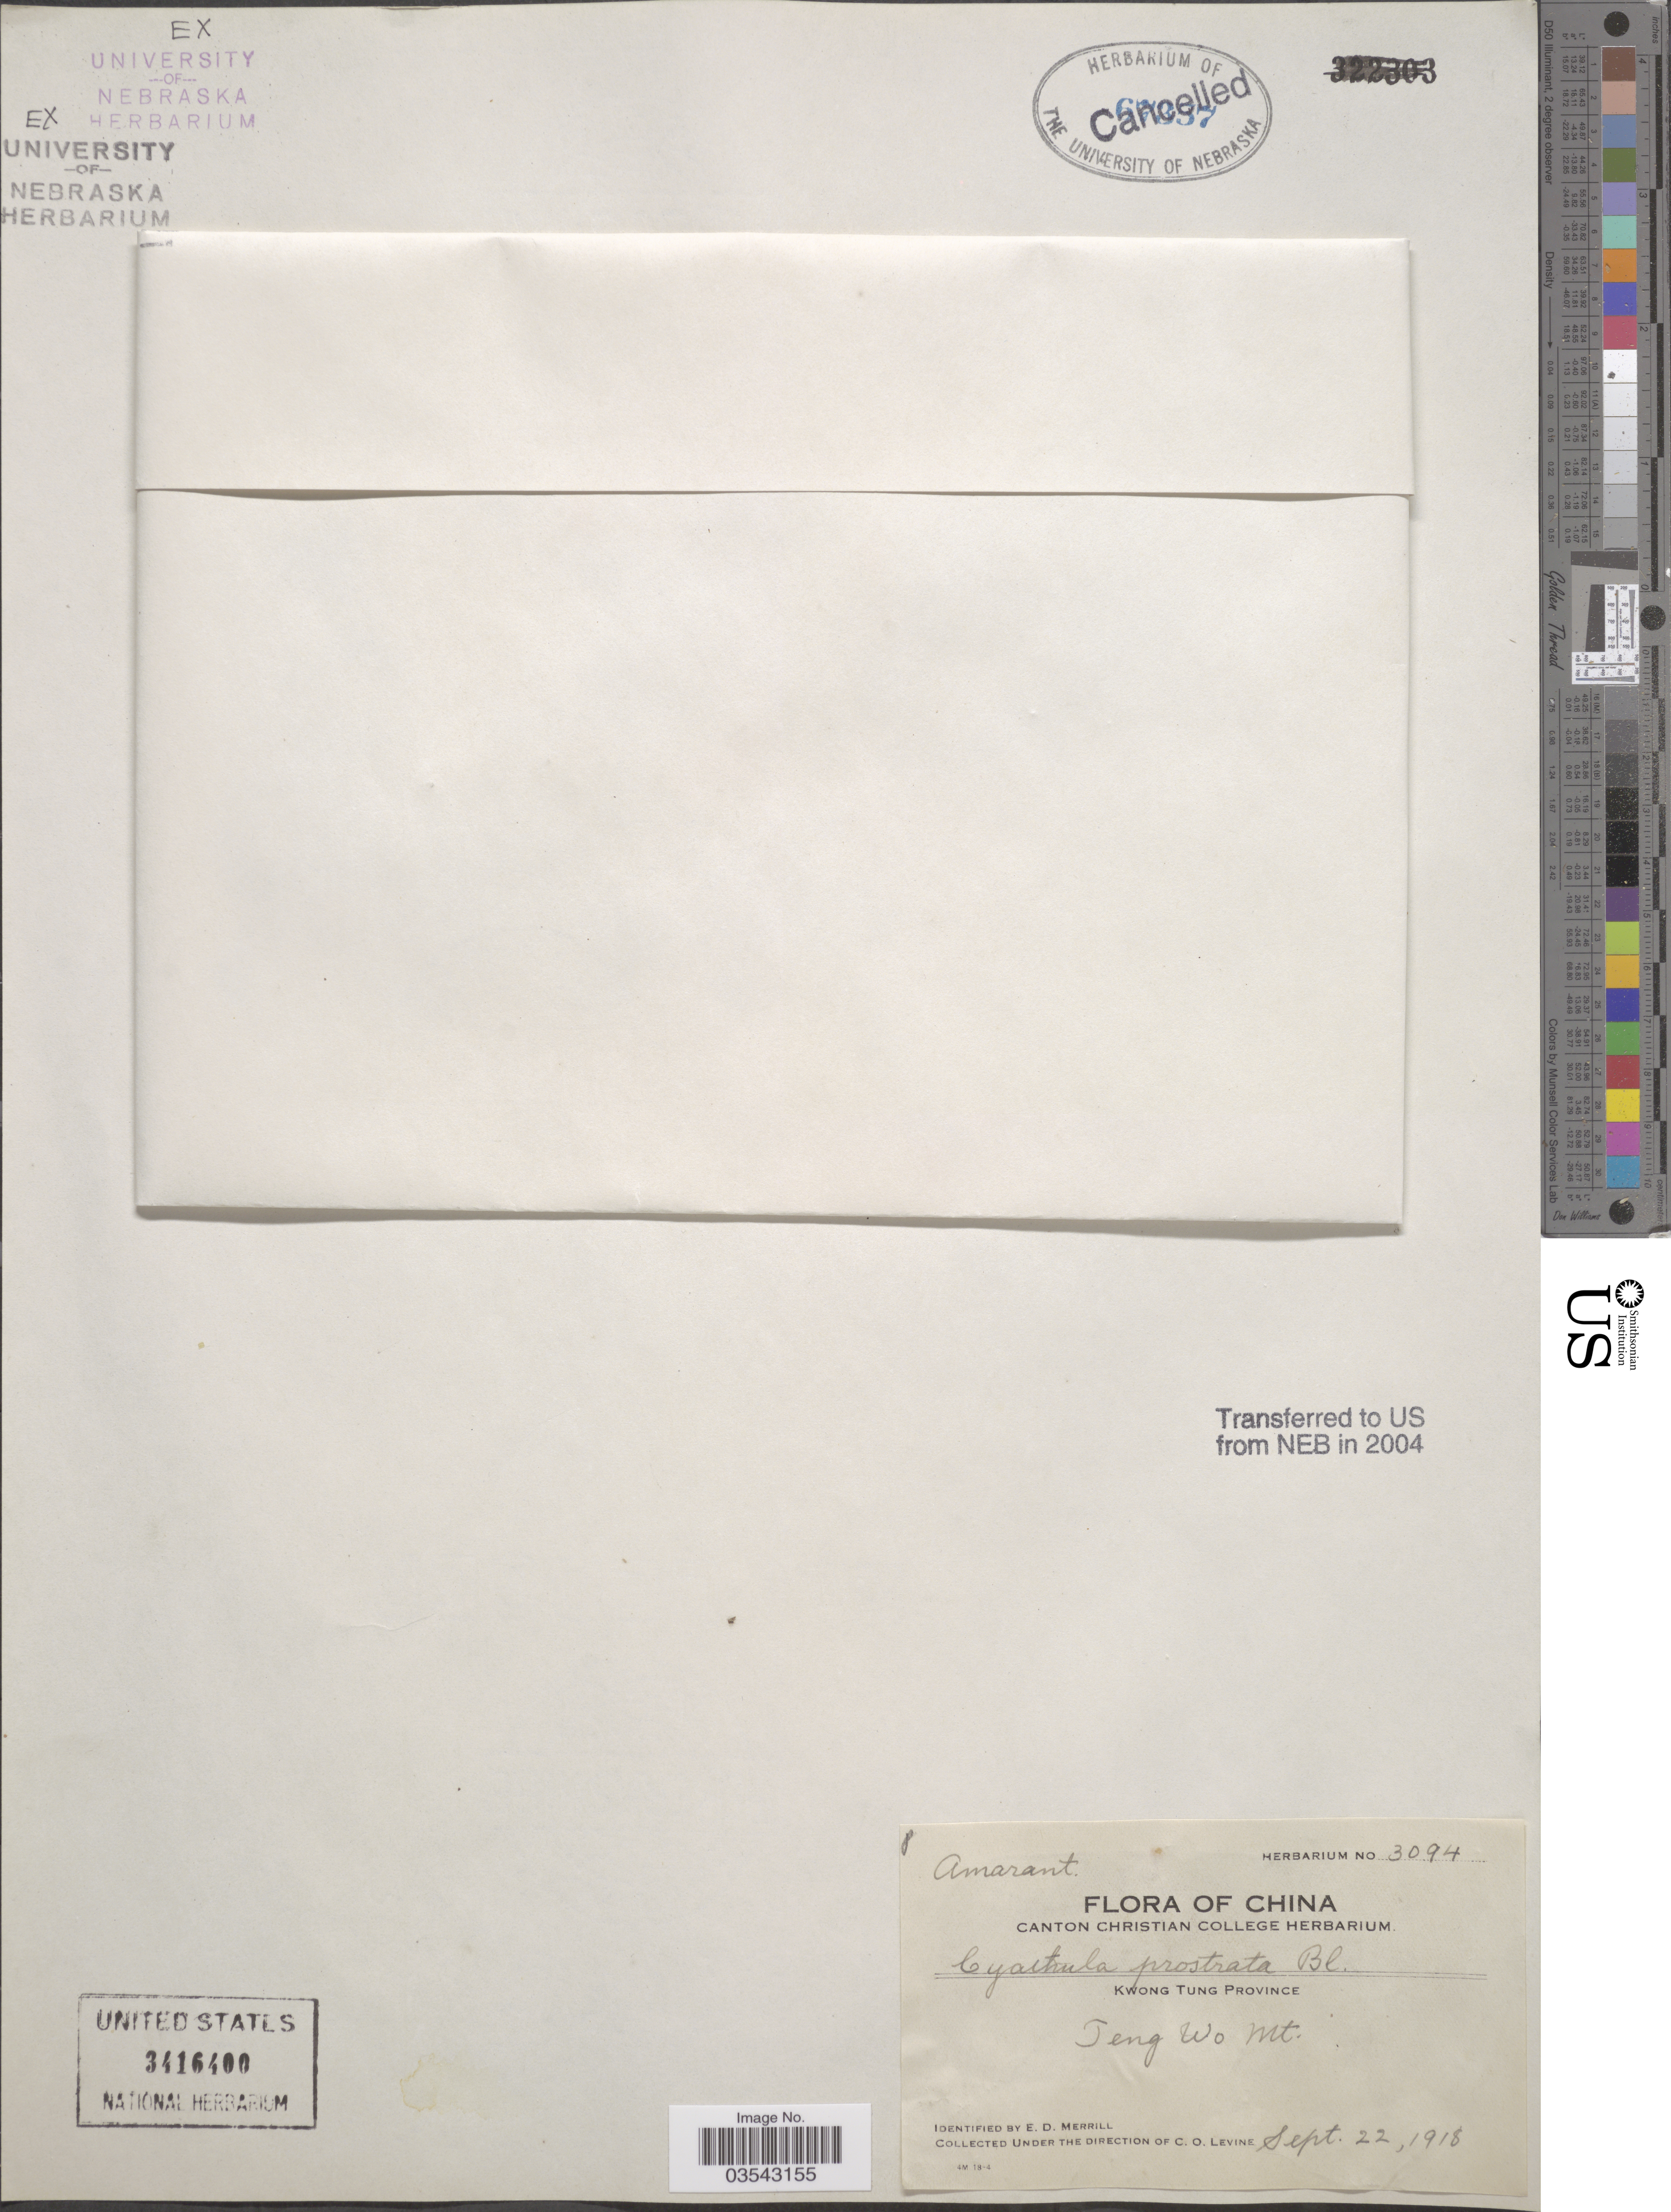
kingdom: Plantae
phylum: Tracheophyta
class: Magnoliopsida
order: Caryophyllales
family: Amaranthaceae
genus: Cyathula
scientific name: Cyathula prostrata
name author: (L.) Blume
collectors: C. O. Levine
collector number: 3094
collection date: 1918-09-22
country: China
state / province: Guangdong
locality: Kwong Tung Province. Teng Wo Mt.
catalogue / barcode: US 3416400